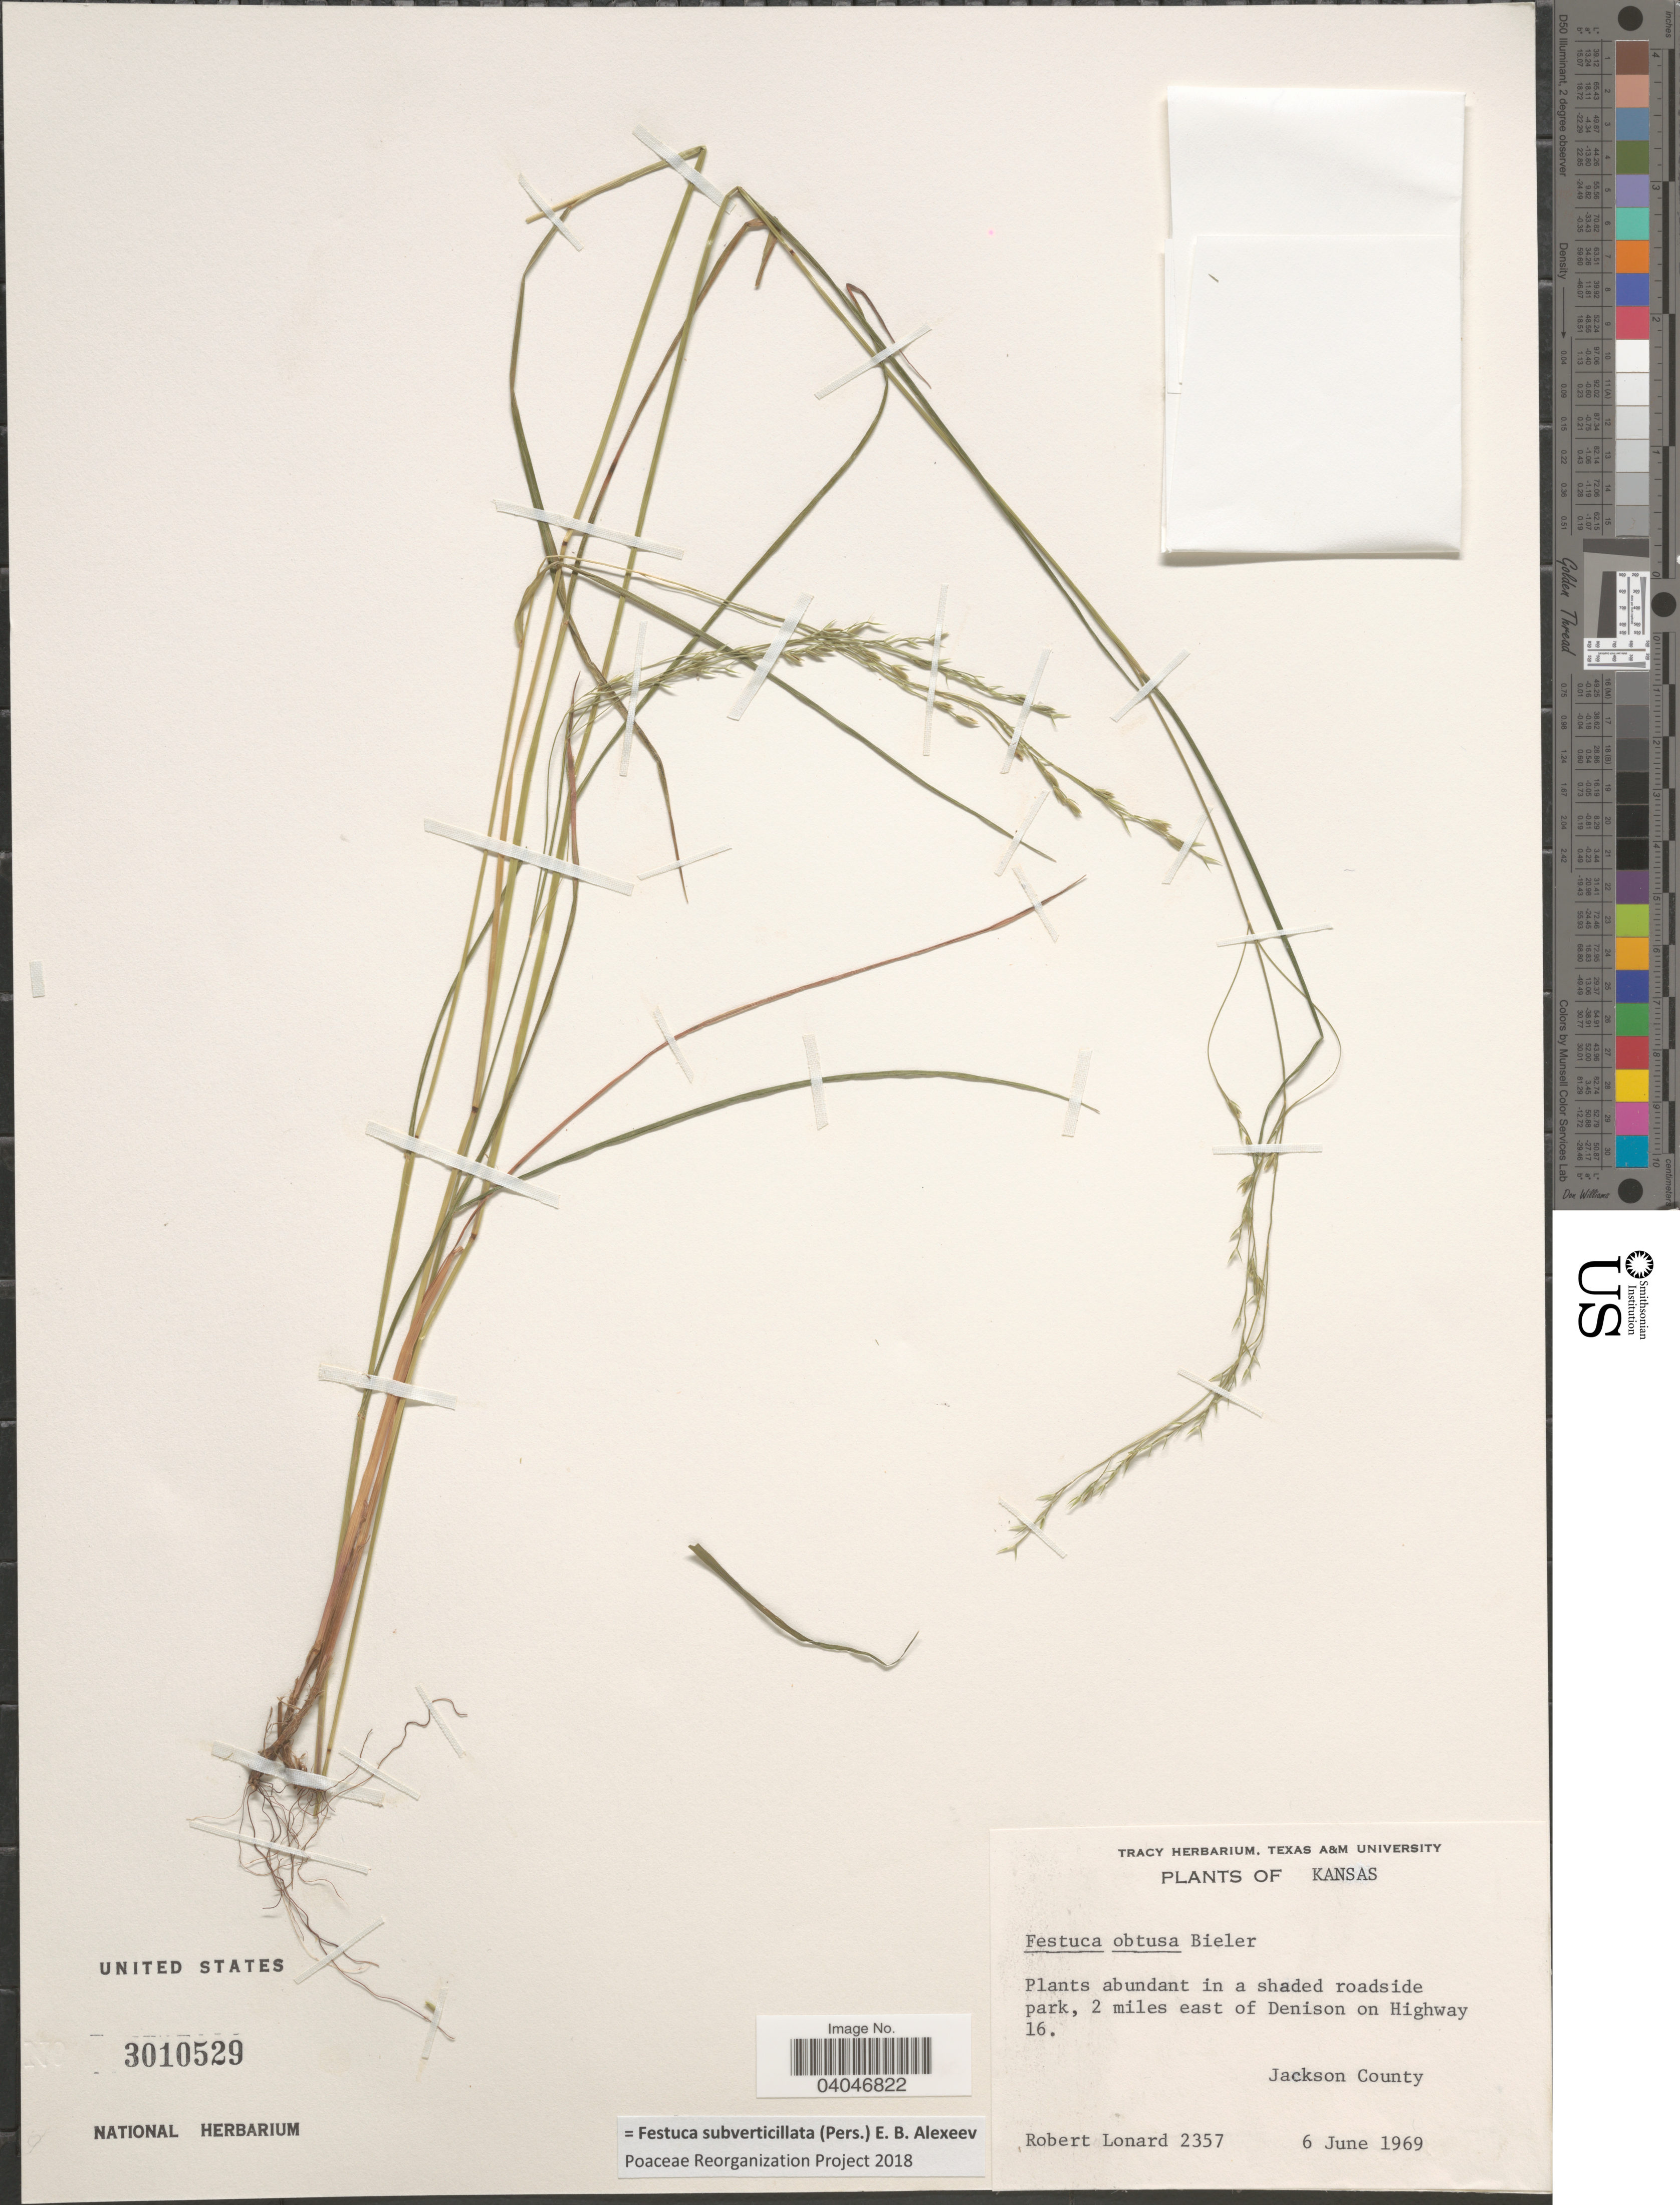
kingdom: Plantae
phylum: Tracheophyta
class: Liliopsida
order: Poales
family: Poaceae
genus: Festuca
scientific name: Festuca subverticillata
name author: (Pers.) E.B. Alexeev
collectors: R. I. Lonard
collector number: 2357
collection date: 1969-06-06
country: United States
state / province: Kansas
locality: Plants abundant in a shaded roadside park, 2 miles east of Denison on Highway 16. Jackson County.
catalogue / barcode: US 3010529